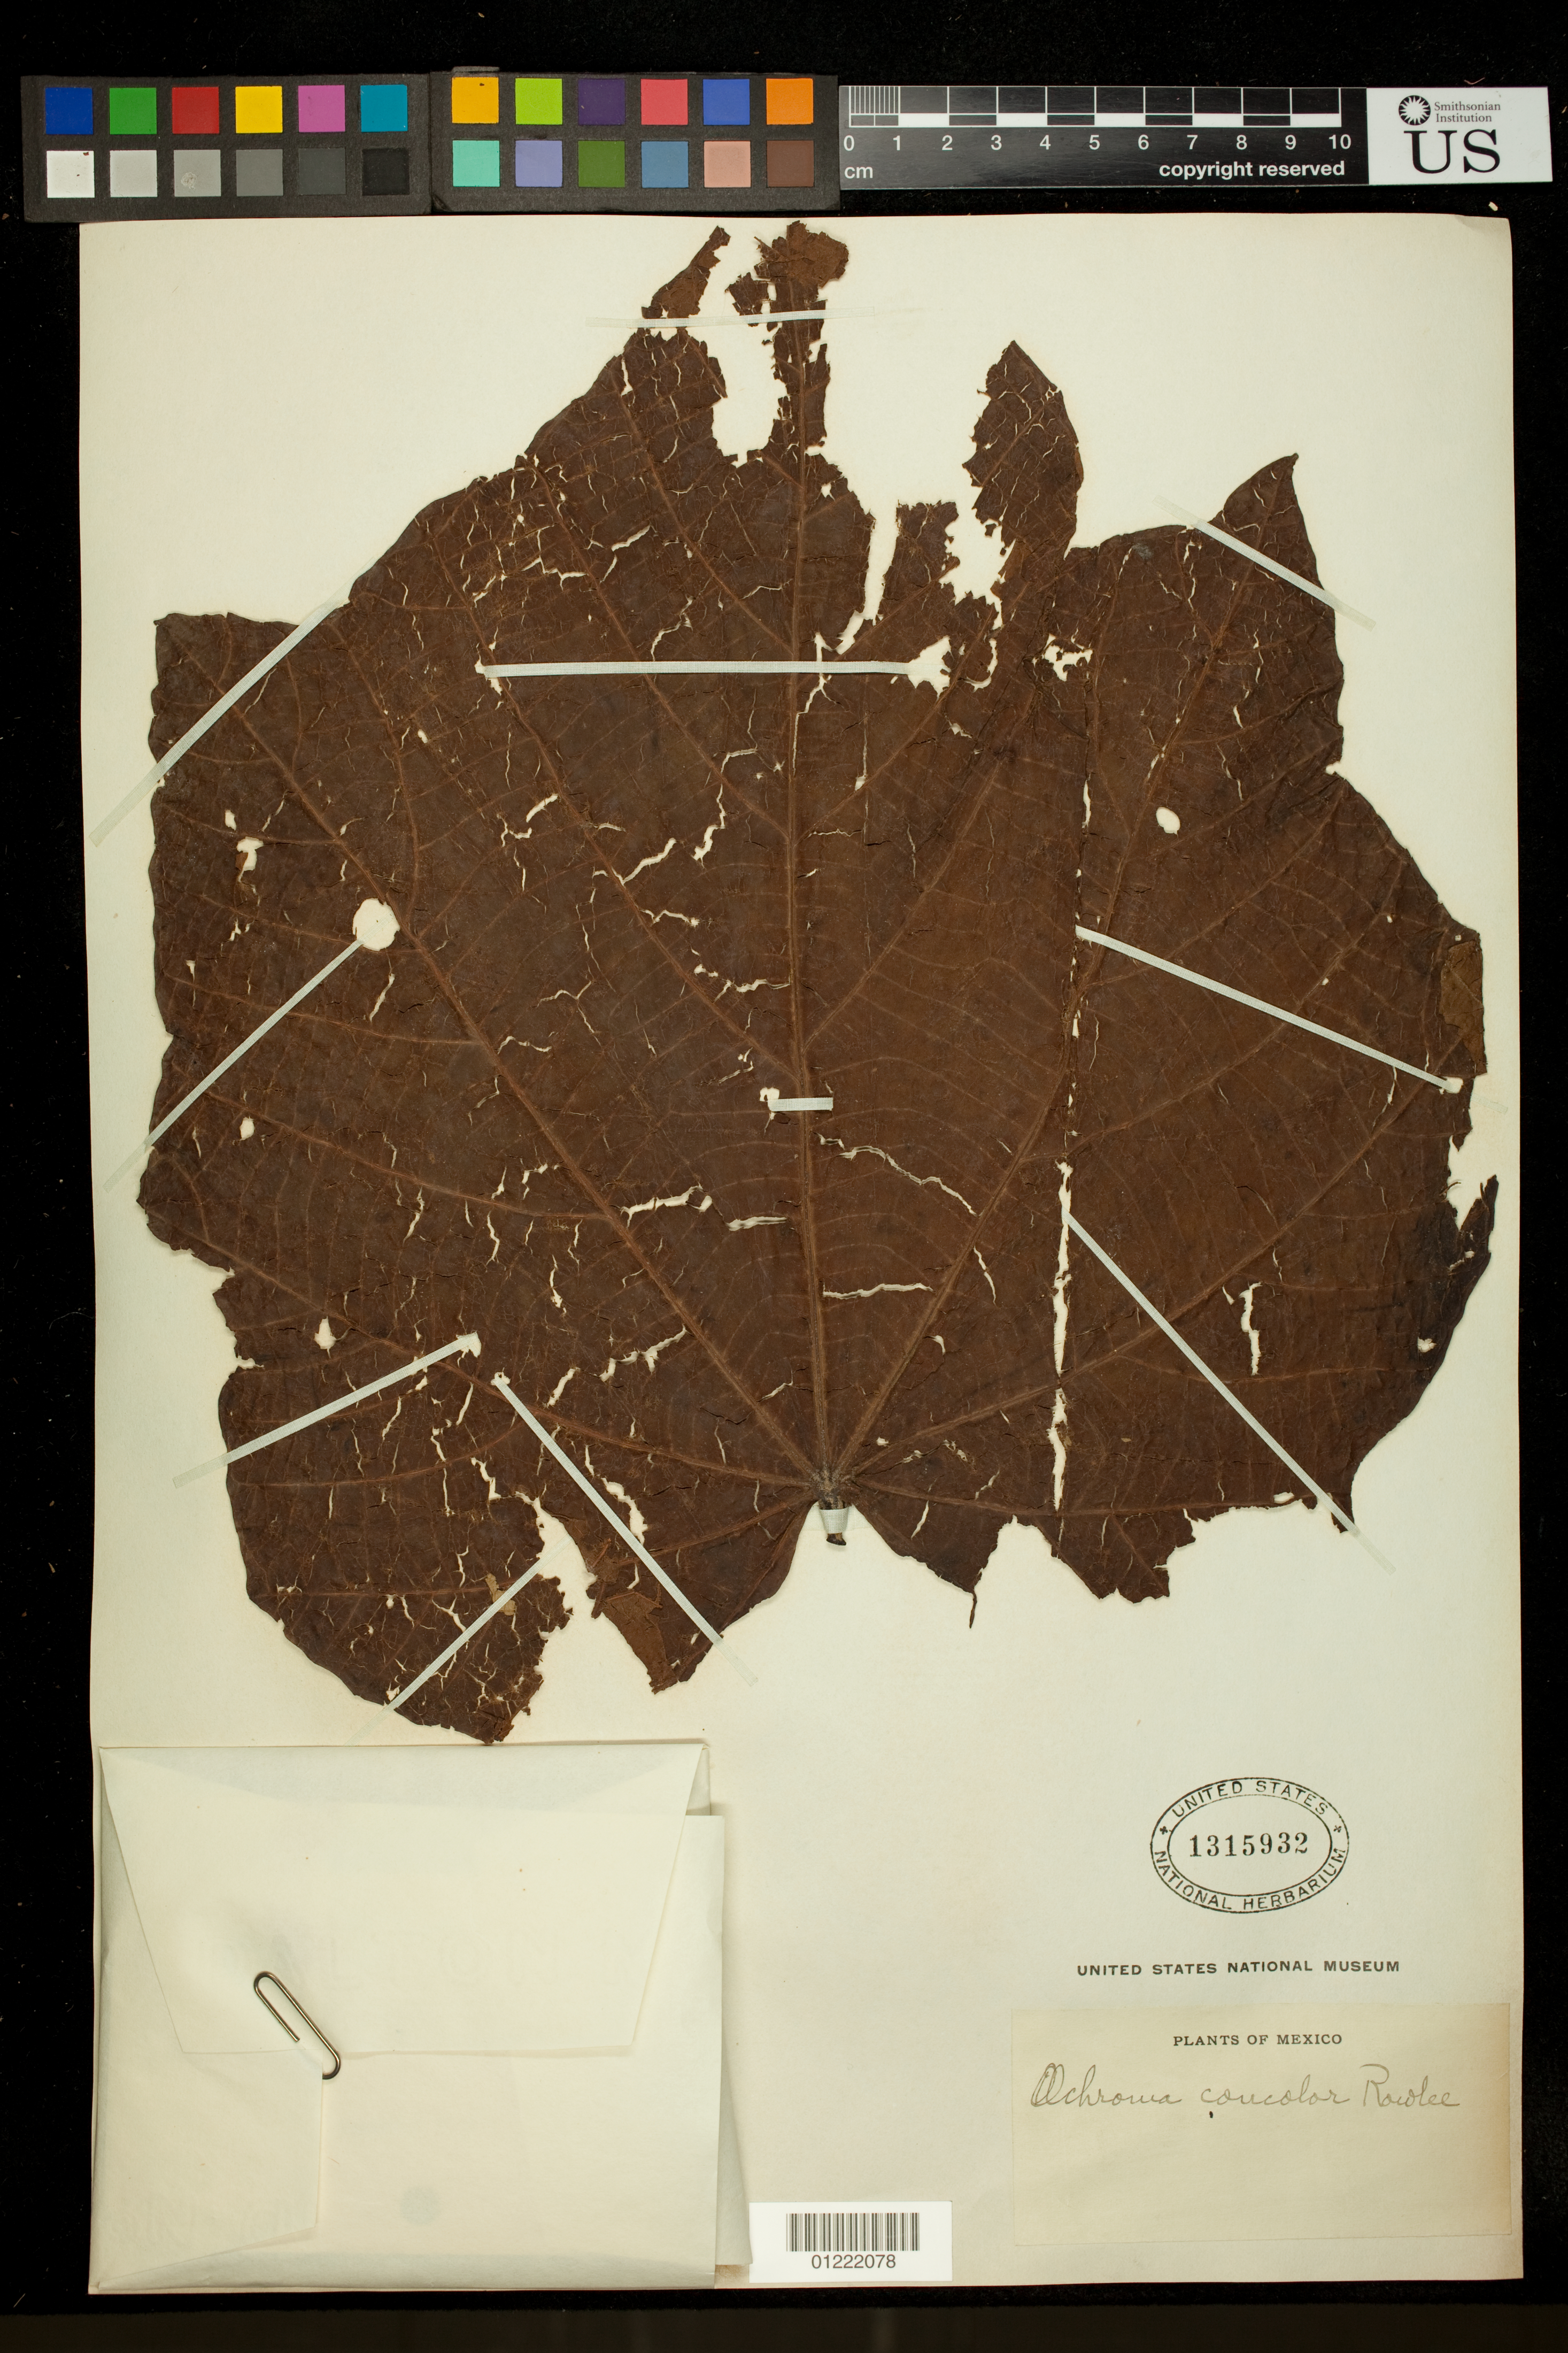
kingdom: Plantae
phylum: Tracheophyta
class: Magnoliopsida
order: Malvales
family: Malvaceae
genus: Ochroma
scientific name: Ochroma pyramidale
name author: (Cav. ex Lam.) Urb.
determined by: Dorr, L. J., (BOT), Smithsonian Institution - National Museum of Natural History (UNITED STATES)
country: Mexico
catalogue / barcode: US 1315932